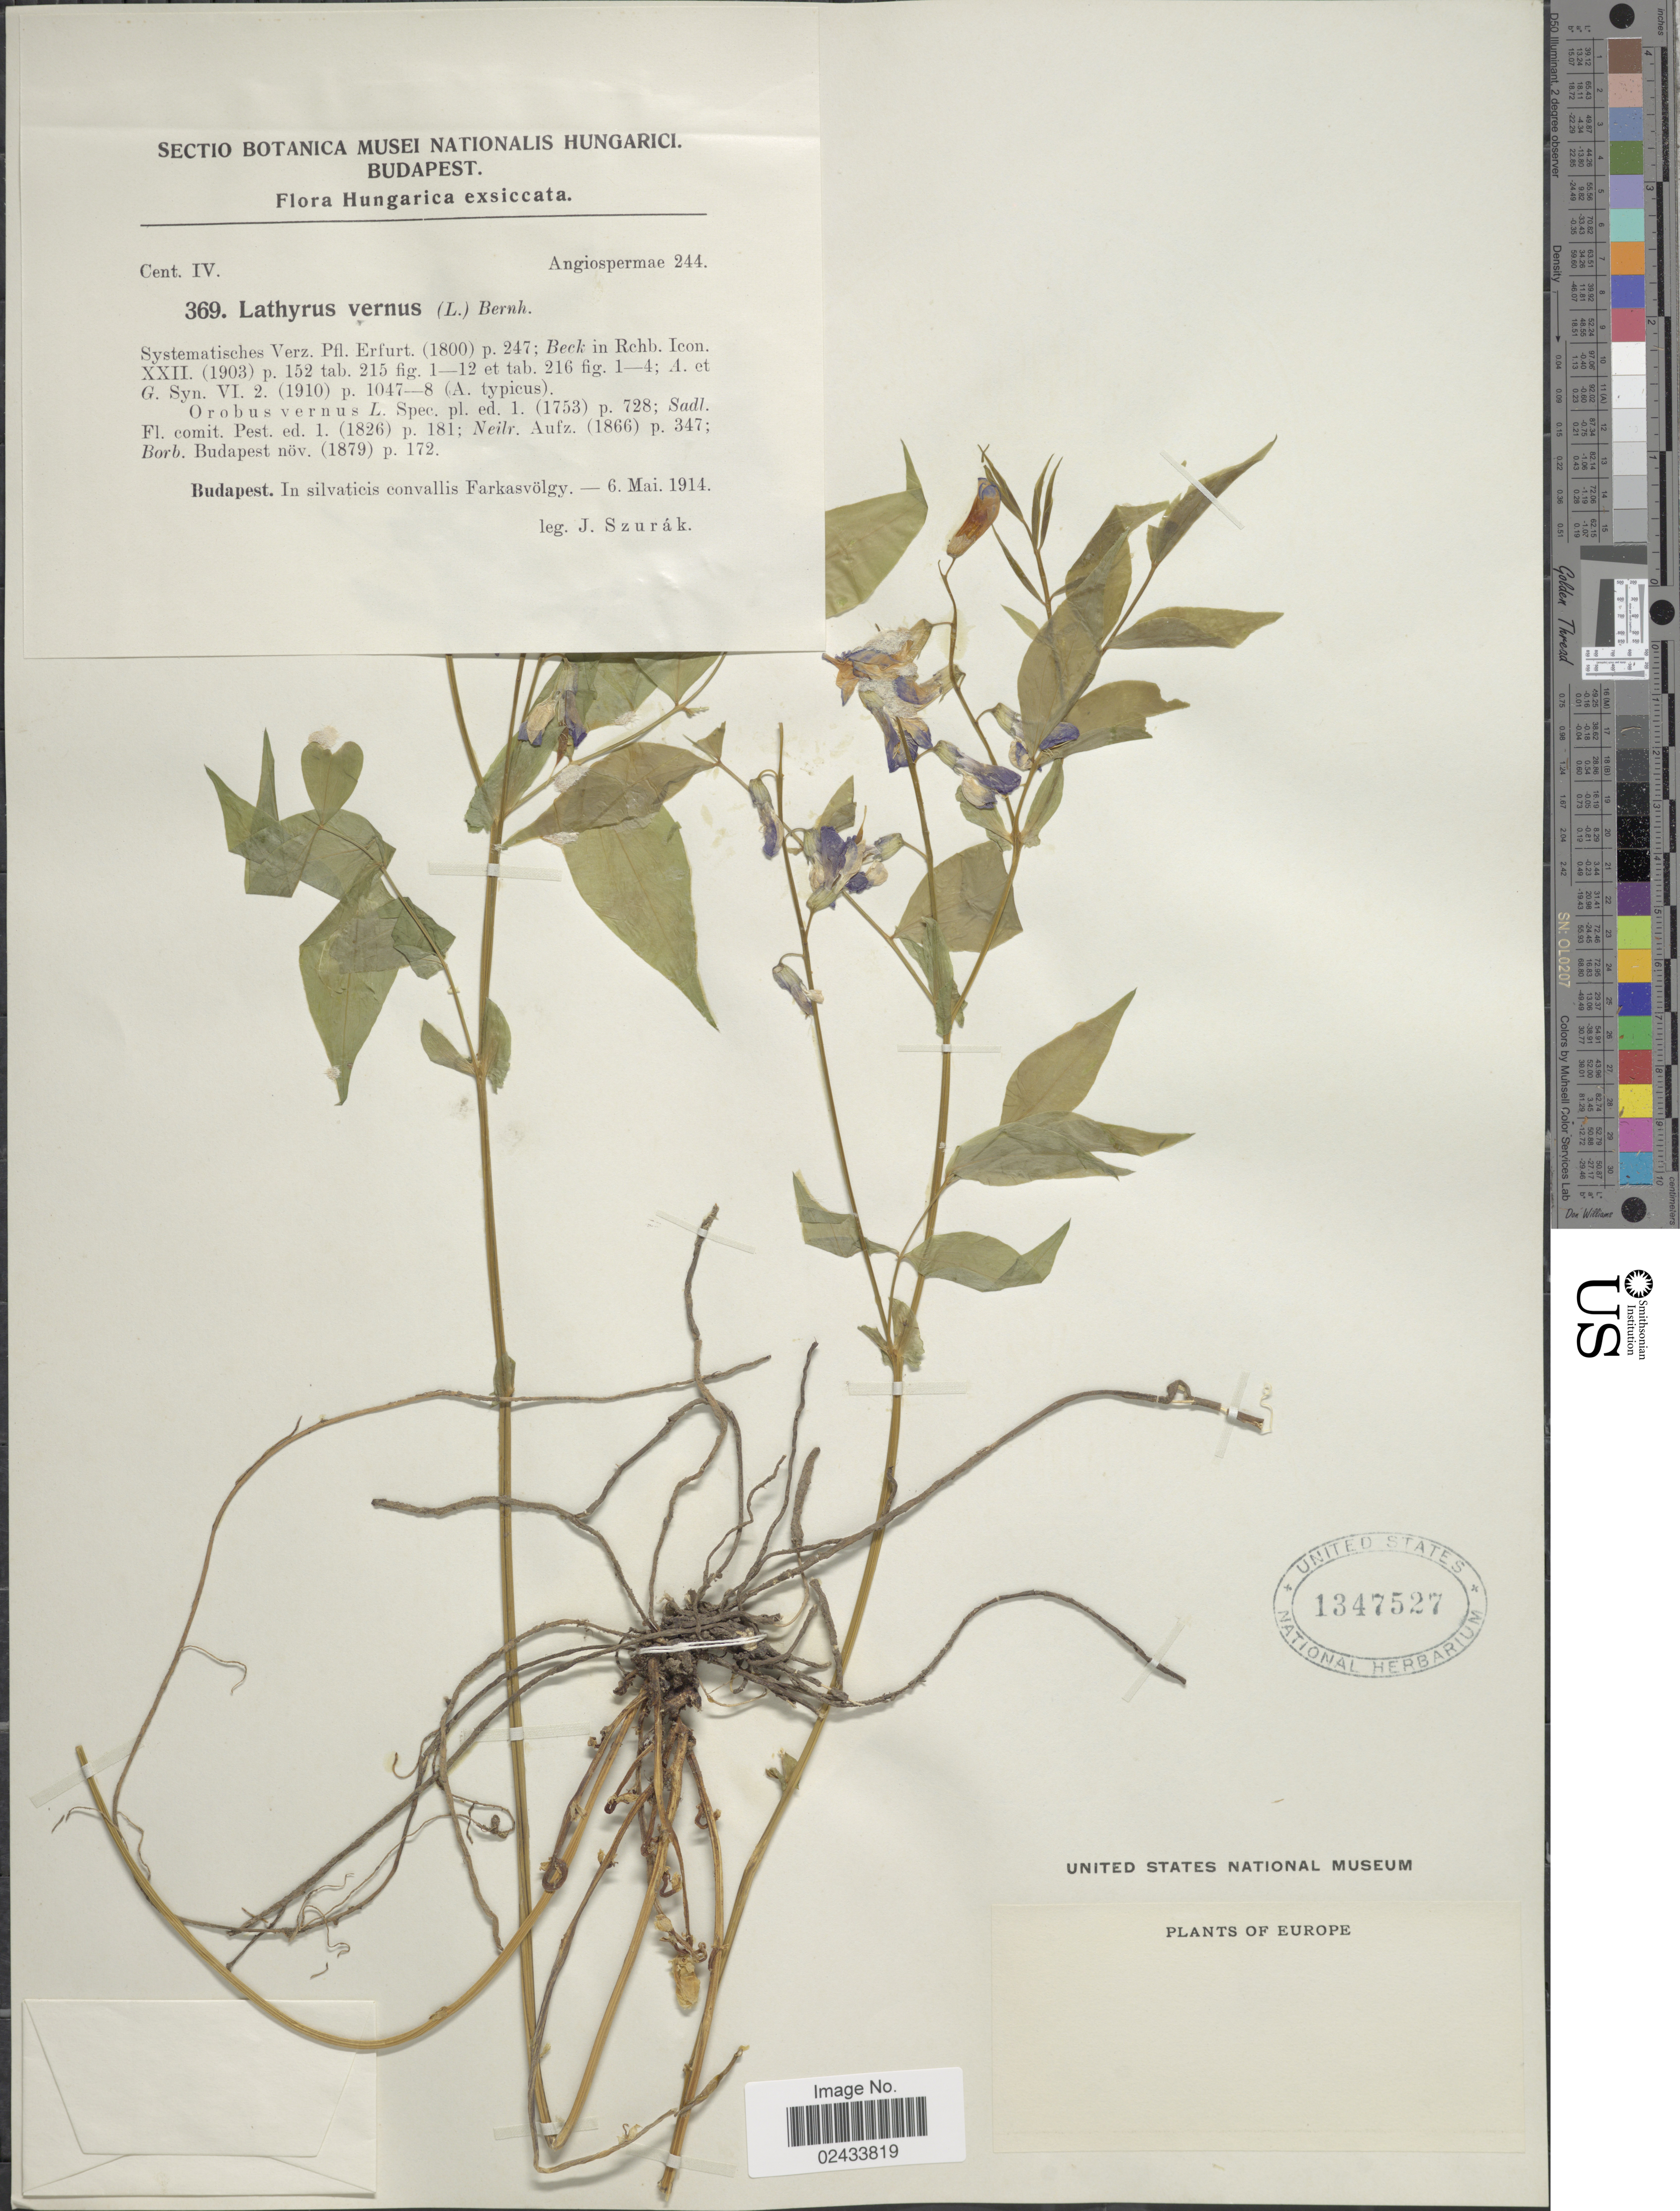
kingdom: Plantae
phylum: Tracheophyta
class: Magnoliopsida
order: Fabales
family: Fabaceae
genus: Lathyrus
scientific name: Lathyrus vernus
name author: (L.) Bernh.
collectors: J. Szurak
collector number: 369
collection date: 1914-05-06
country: Hungary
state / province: Budapest, Capital District of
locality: In silvaticis convallis Farkasvolgy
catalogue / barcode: US 1347527